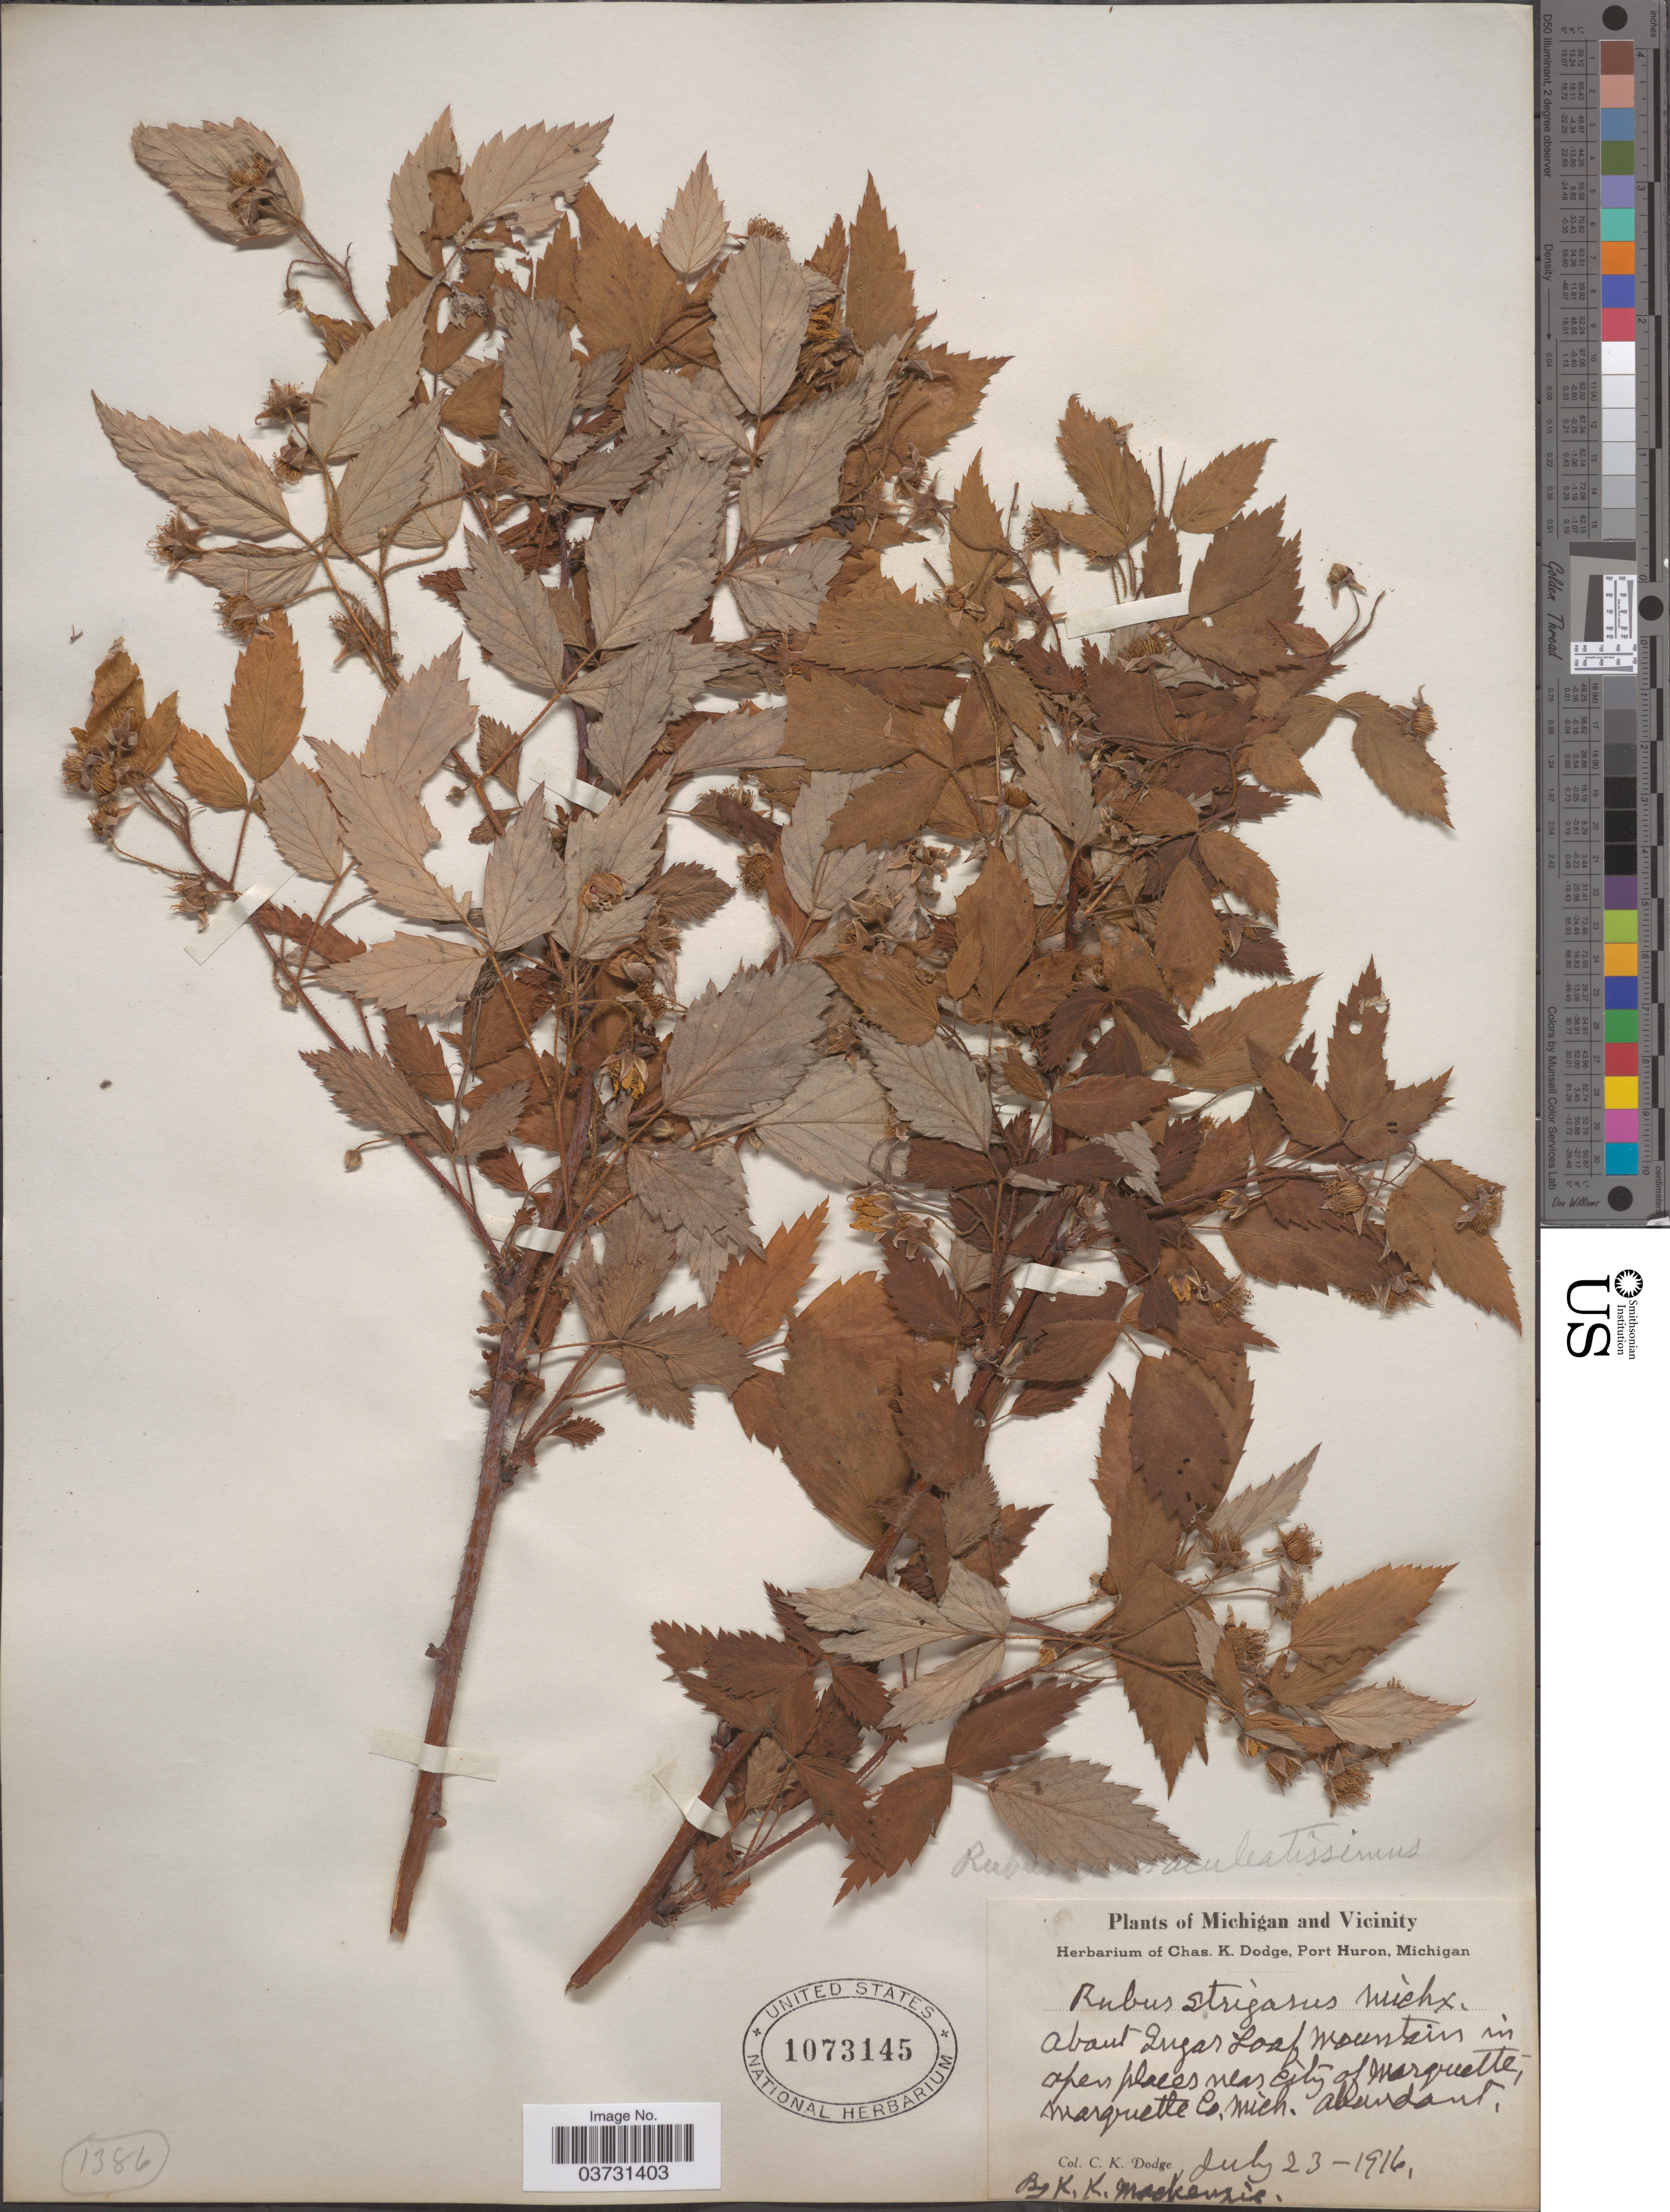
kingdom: Plantae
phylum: Tracheophyta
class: Magnoliopsida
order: Rosales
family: Rosaceae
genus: Rubus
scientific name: Rubus strigosus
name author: Michx.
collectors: C. Dodge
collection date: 1916-07-23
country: United States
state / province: Michigan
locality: Michigan and vicinity. About Sugar Loaf Mountain in open places near city of Marquette, Marquette Co.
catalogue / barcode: US 1073145